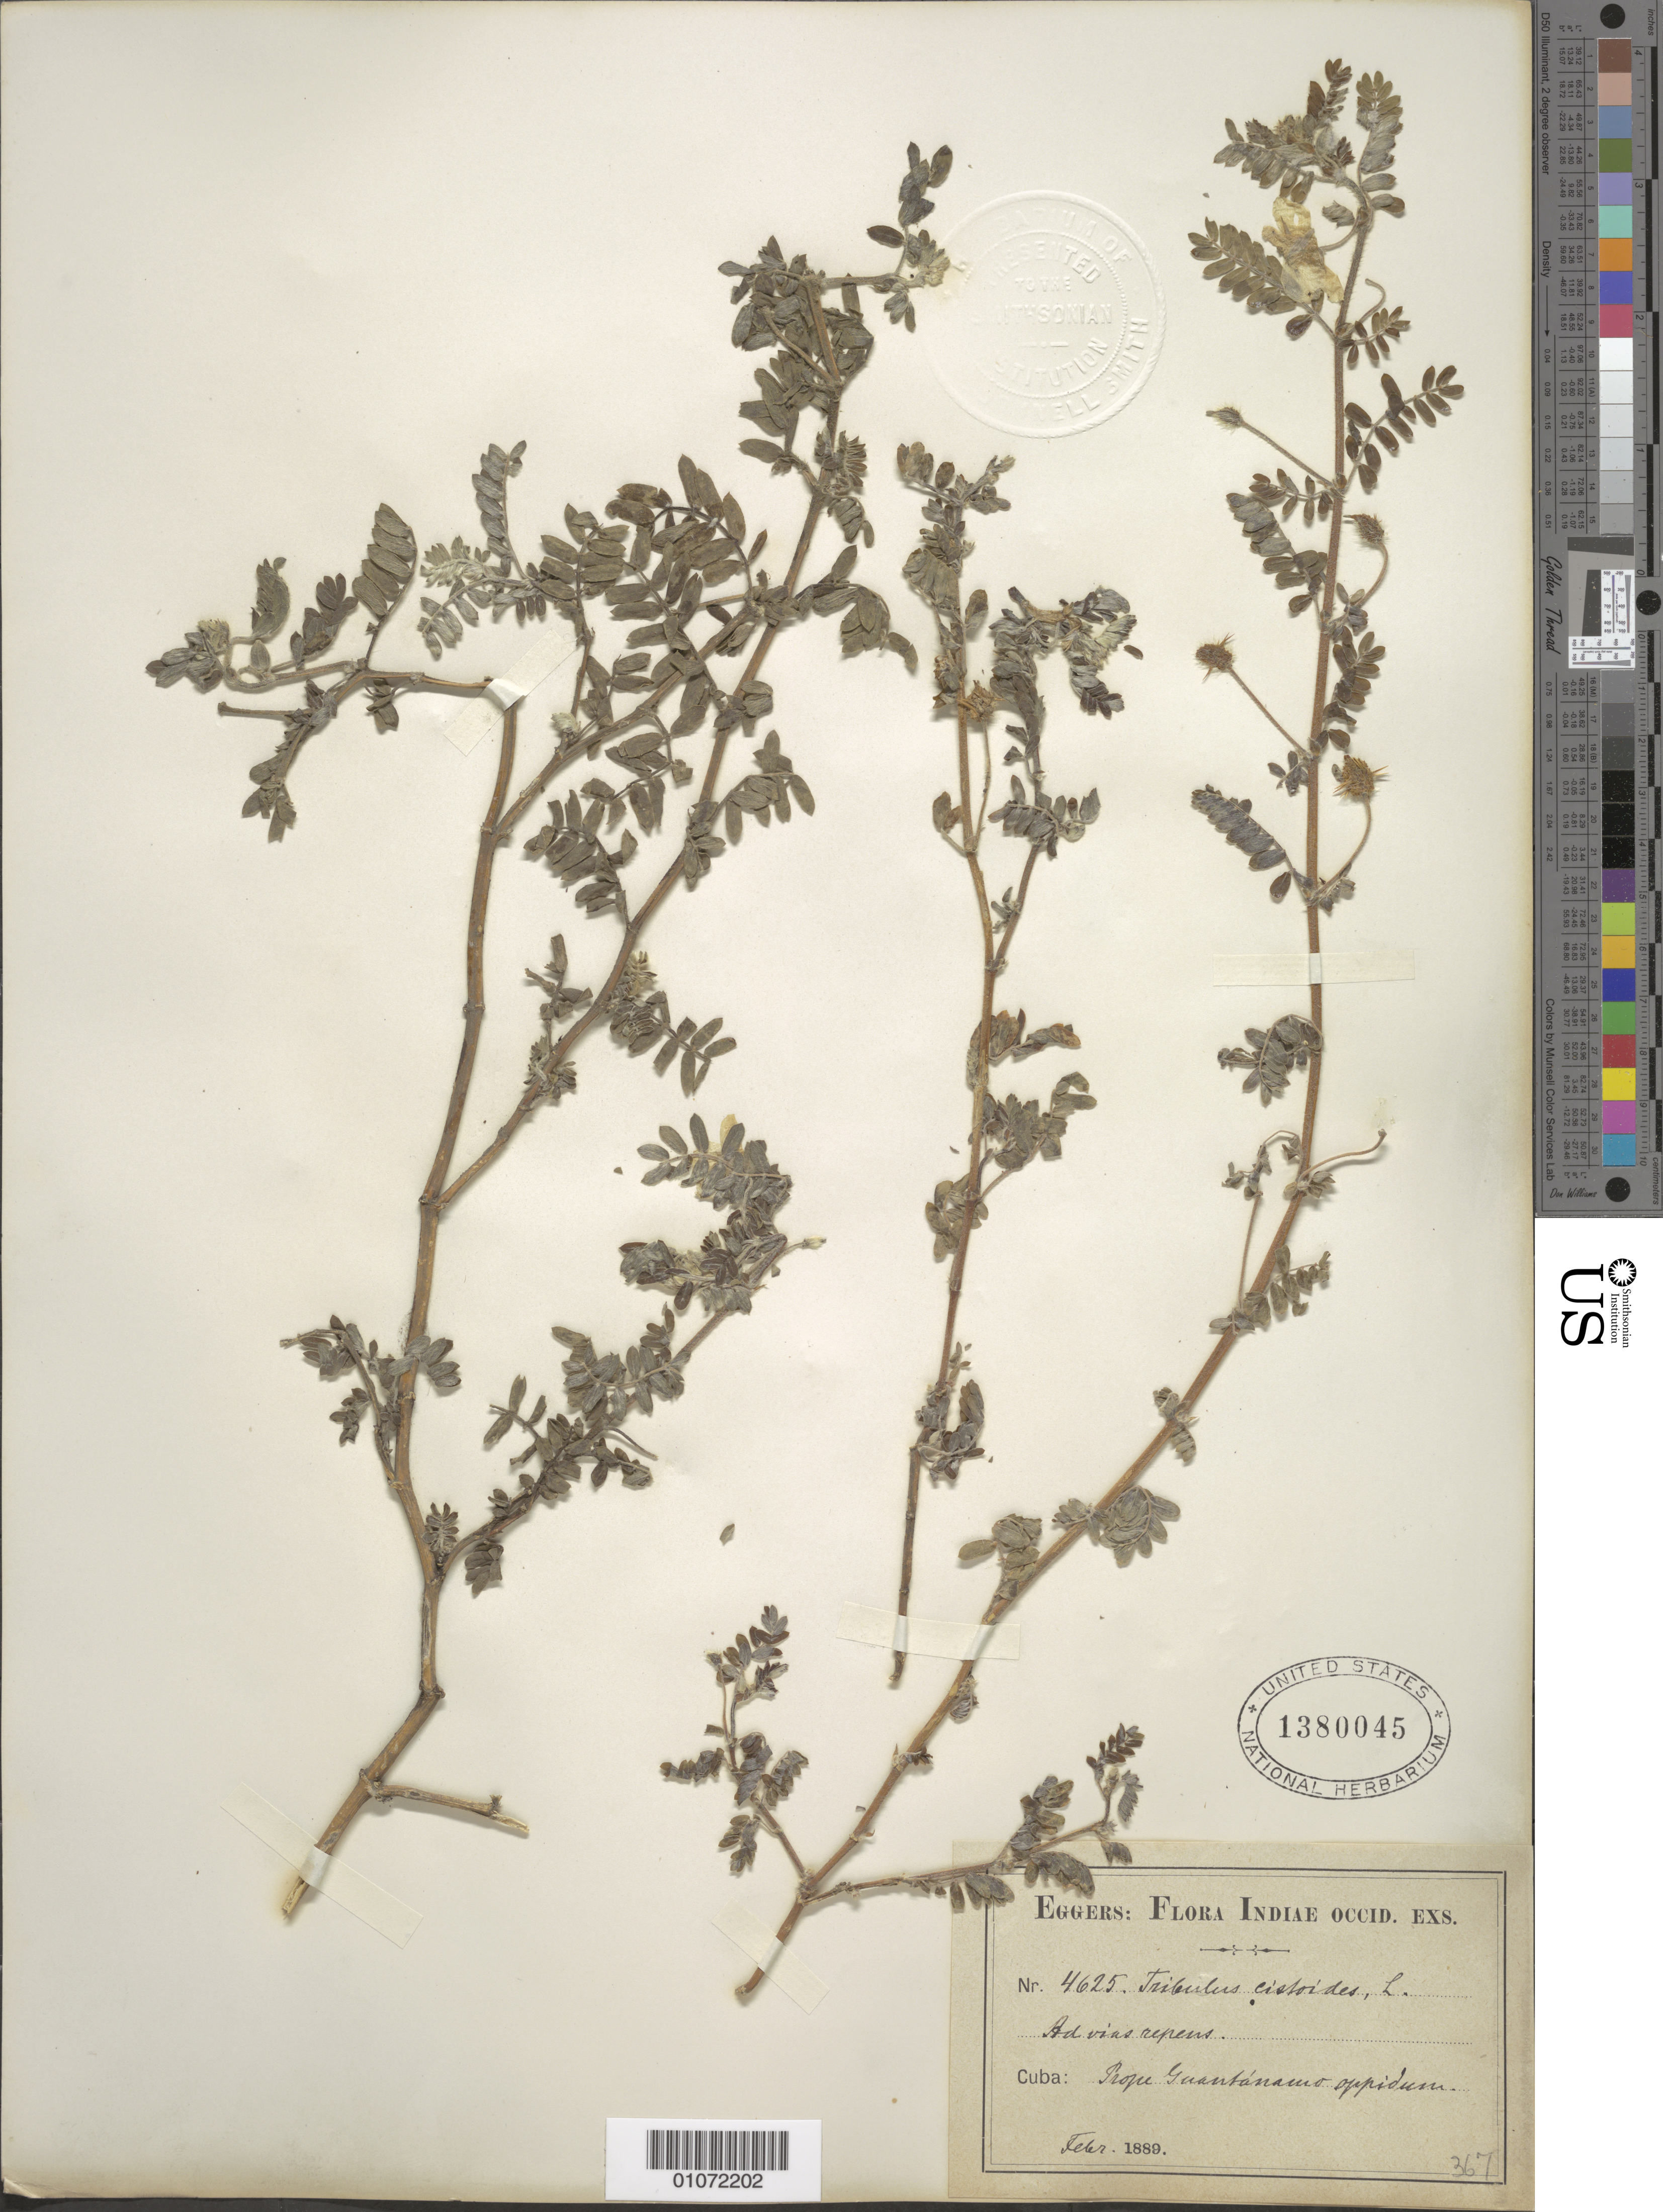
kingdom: Plantae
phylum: Tracheophyta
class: Magnoliopsida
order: Zygophyllales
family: Zygophyllaceae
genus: Tribulus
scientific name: Tribulus cistoides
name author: L.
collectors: H. F. A. von Eggers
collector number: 4625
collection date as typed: Feb 1889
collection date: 1889-02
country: Cuba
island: Cuba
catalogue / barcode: US 1380045